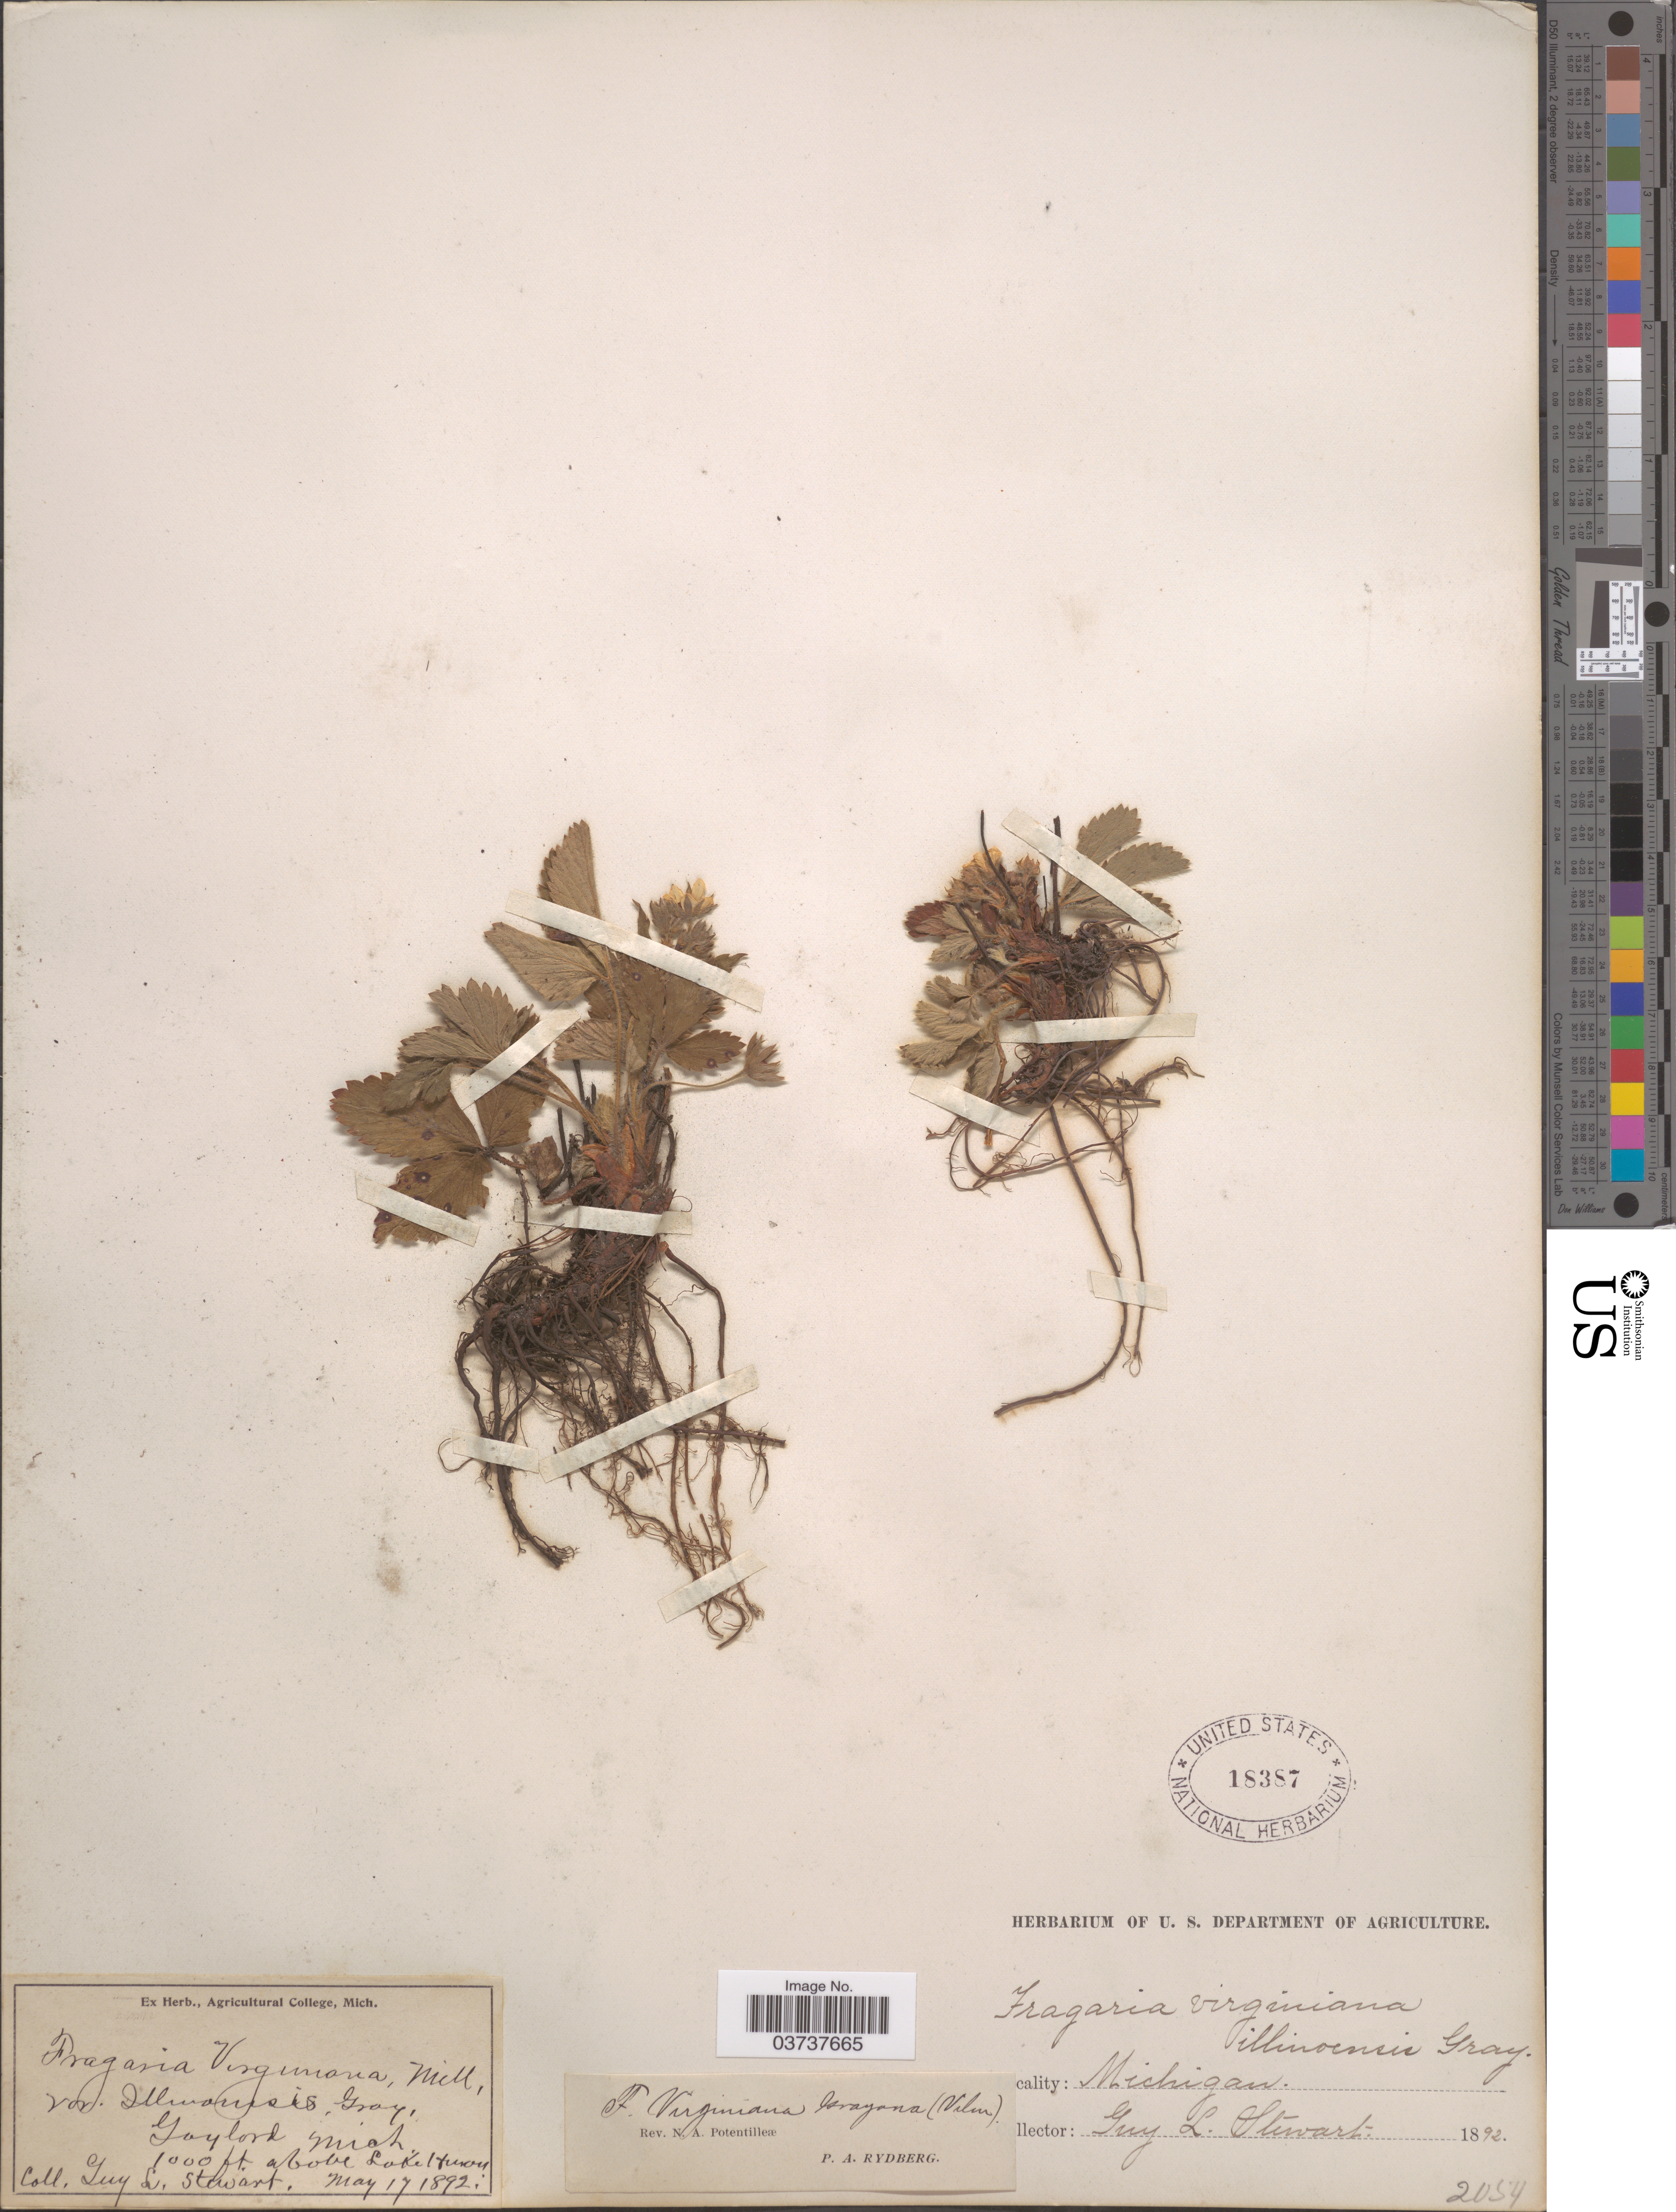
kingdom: Plantae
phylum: Tracheophyta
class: Magnoliopsida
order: Rosales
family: Rosaceae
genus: Fragaria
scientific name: Fragaria virginiana var. grayana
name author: (E. Vilm. ex Gay) Rydb.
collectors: G. Stewart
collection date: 1892-05-17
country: United States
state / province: Michigan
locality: Gaylord. Above Lake Huron.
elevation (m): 305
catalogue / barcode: US 18387